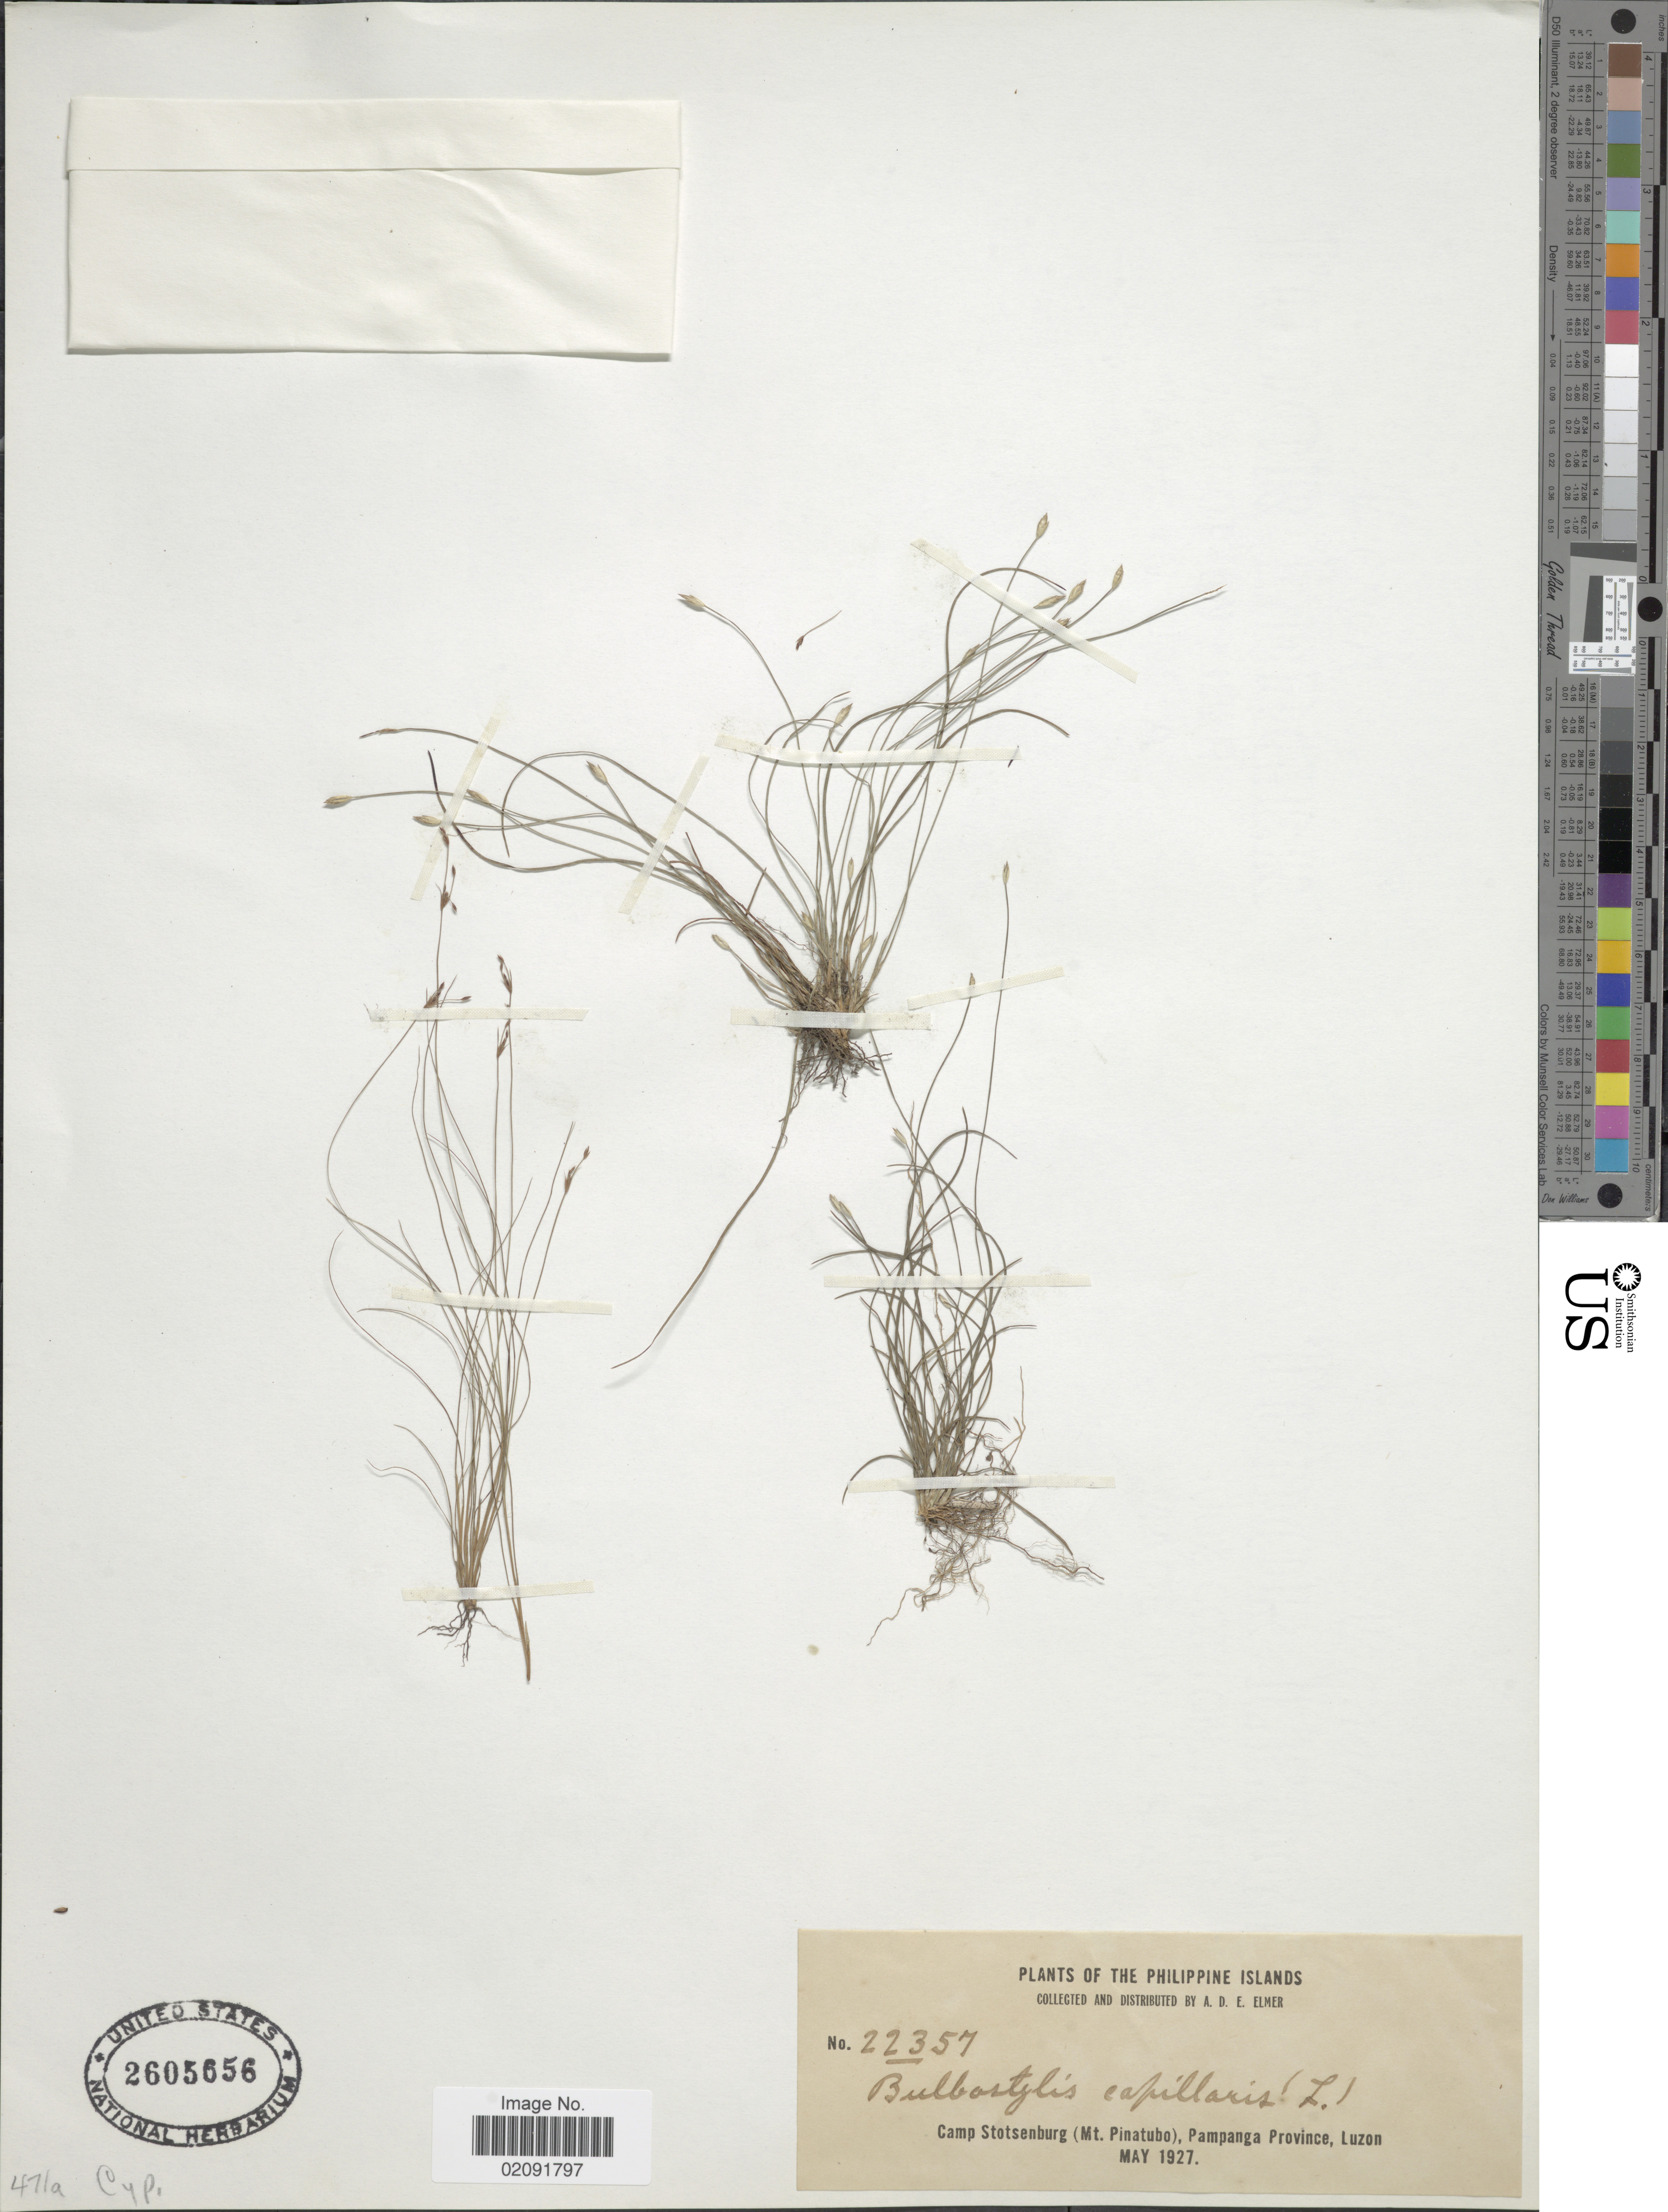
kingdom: Plantae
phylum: Tracheophyta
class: Liliopsida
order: Poales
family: Cyperaceae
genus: Bulbostylis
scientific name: Bulbostylis capillaris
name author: (L.) Kunth ex C.B. Clarke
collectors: A. D. E. Elmer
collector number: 22357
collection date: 1927-05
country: Philippines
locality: The Philippine Islands, Camp Stotsenburg (Mt Pinatubo), Pampanga Province, Luzon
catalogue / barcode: US 2605656